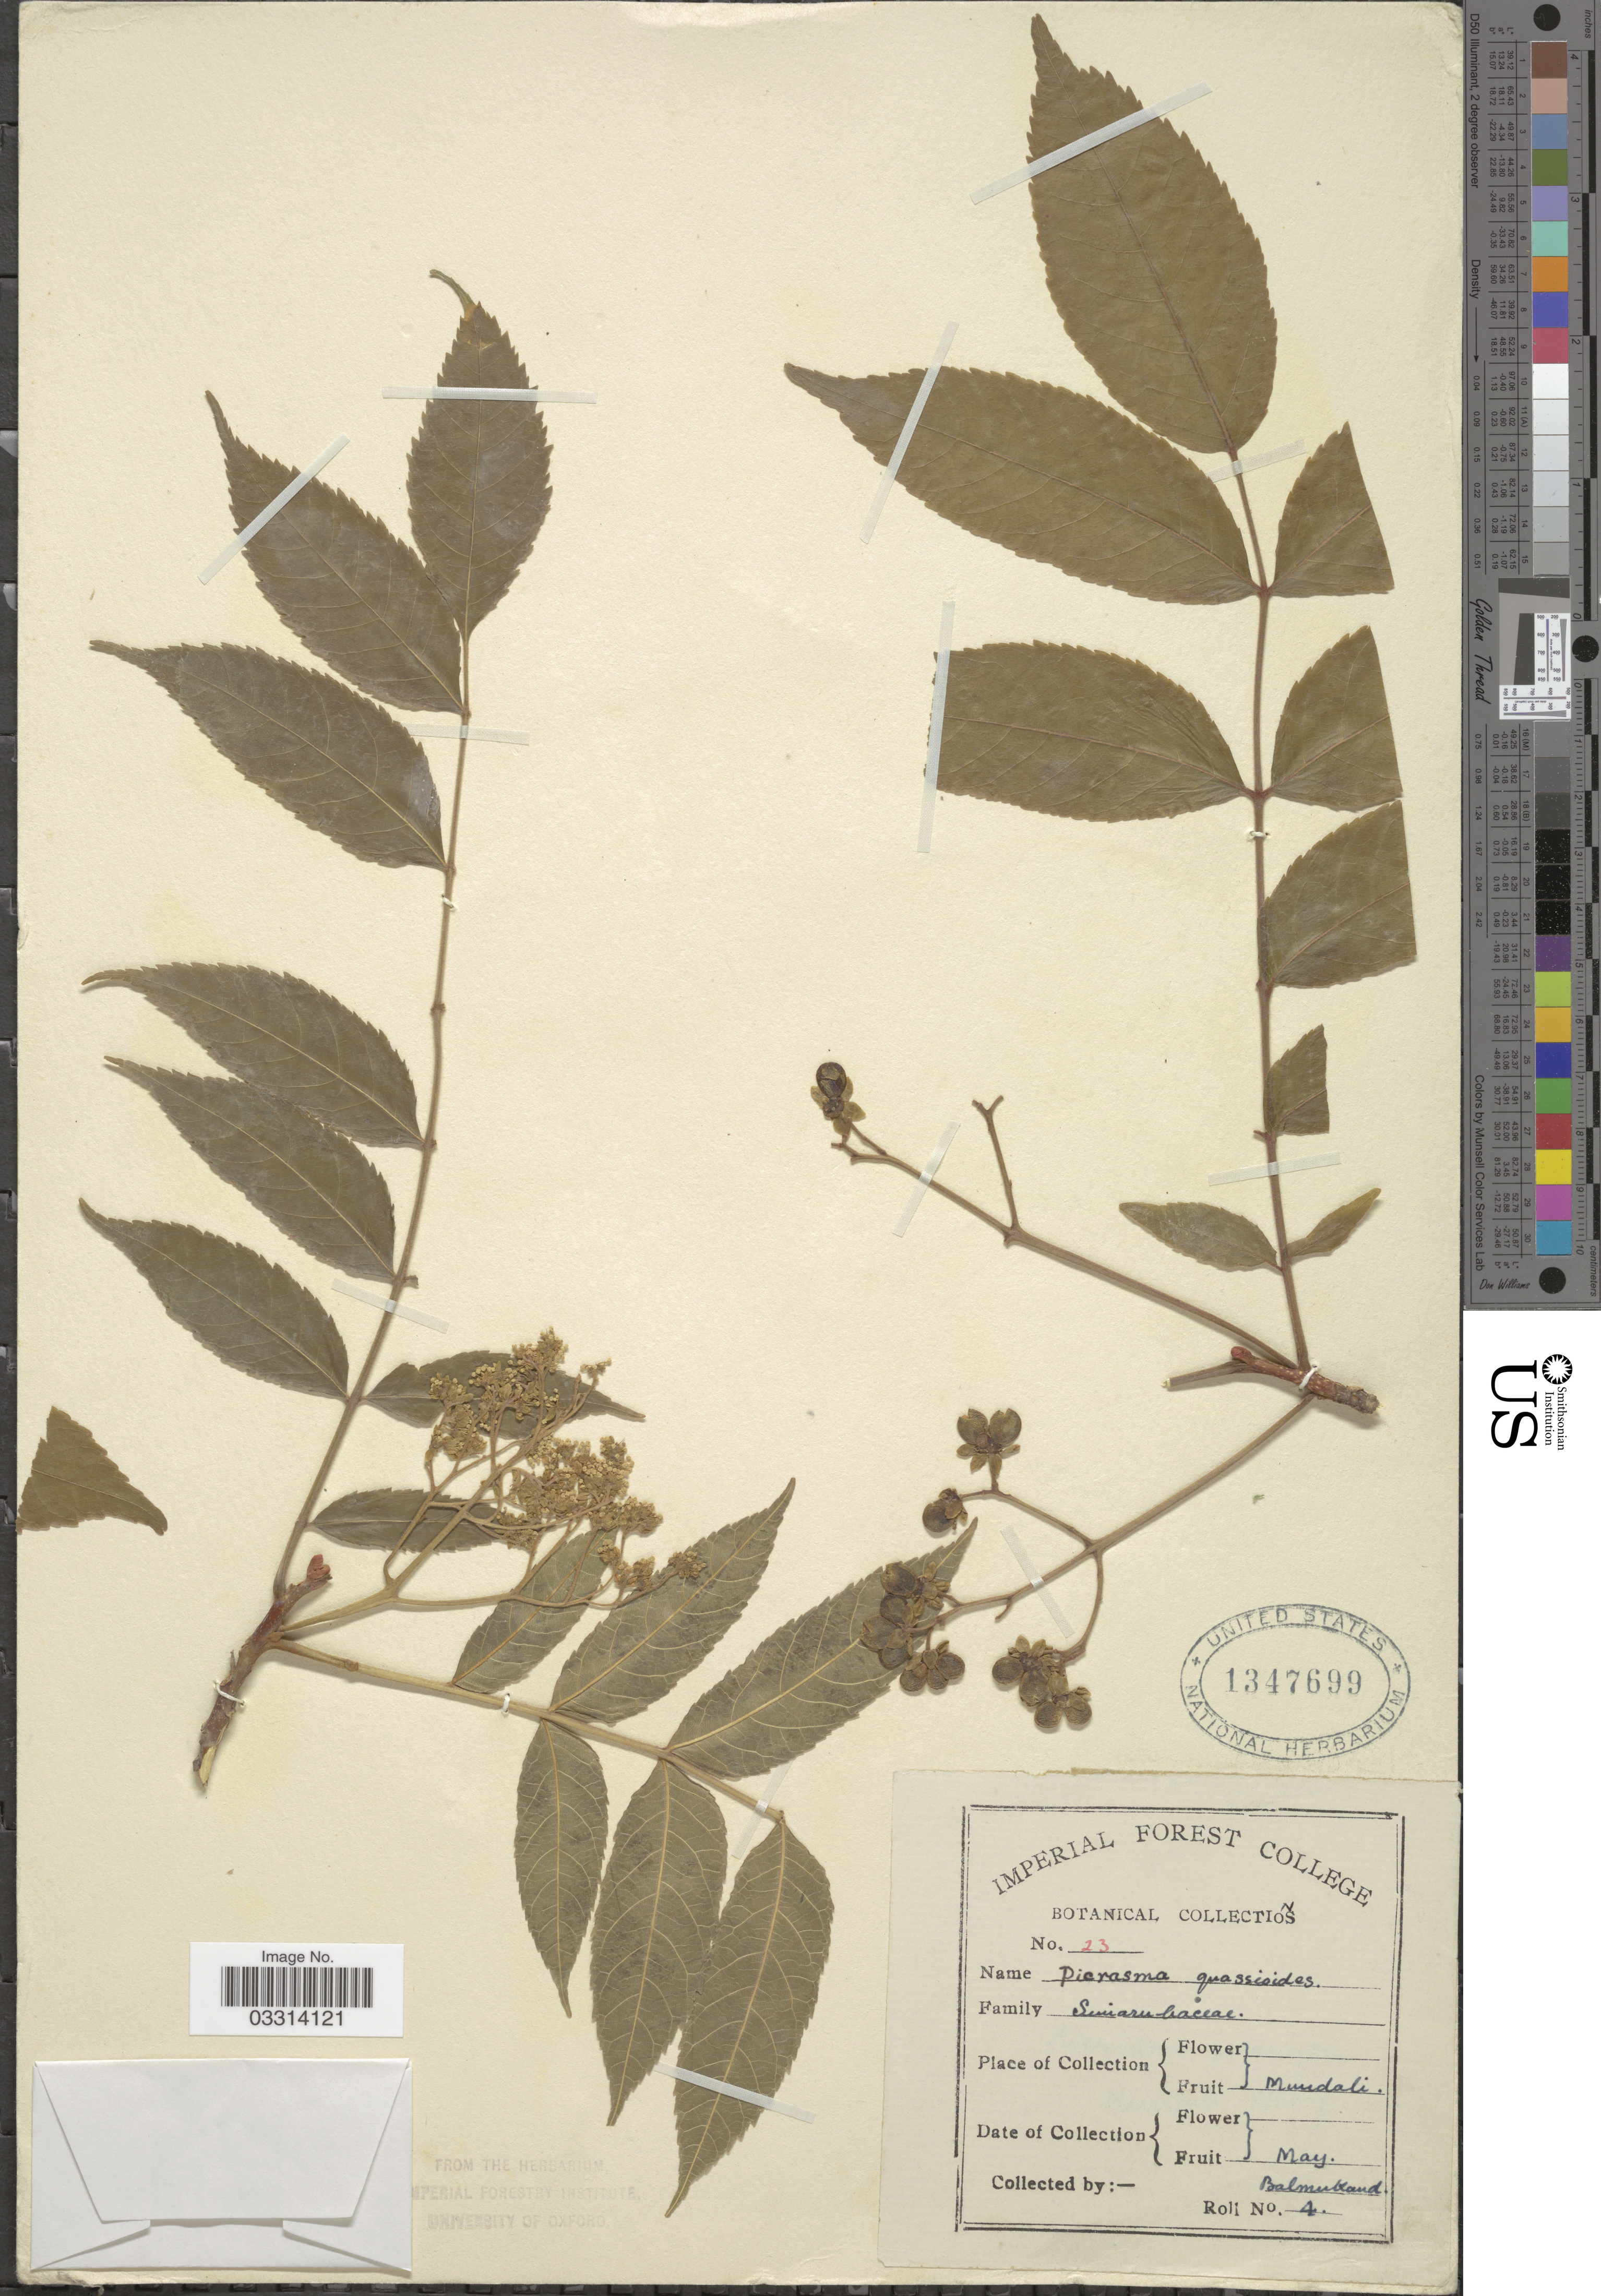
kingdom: Plantae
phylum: Tracheophyta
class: Magnoliopsida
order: Sapindales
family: Simaroubaceae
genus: Picrasma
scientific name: Picrasma quassioides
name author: (D. Don) Benn.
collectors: Balmukand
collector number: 23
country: India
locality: Mundali.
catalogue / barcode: US 1347699